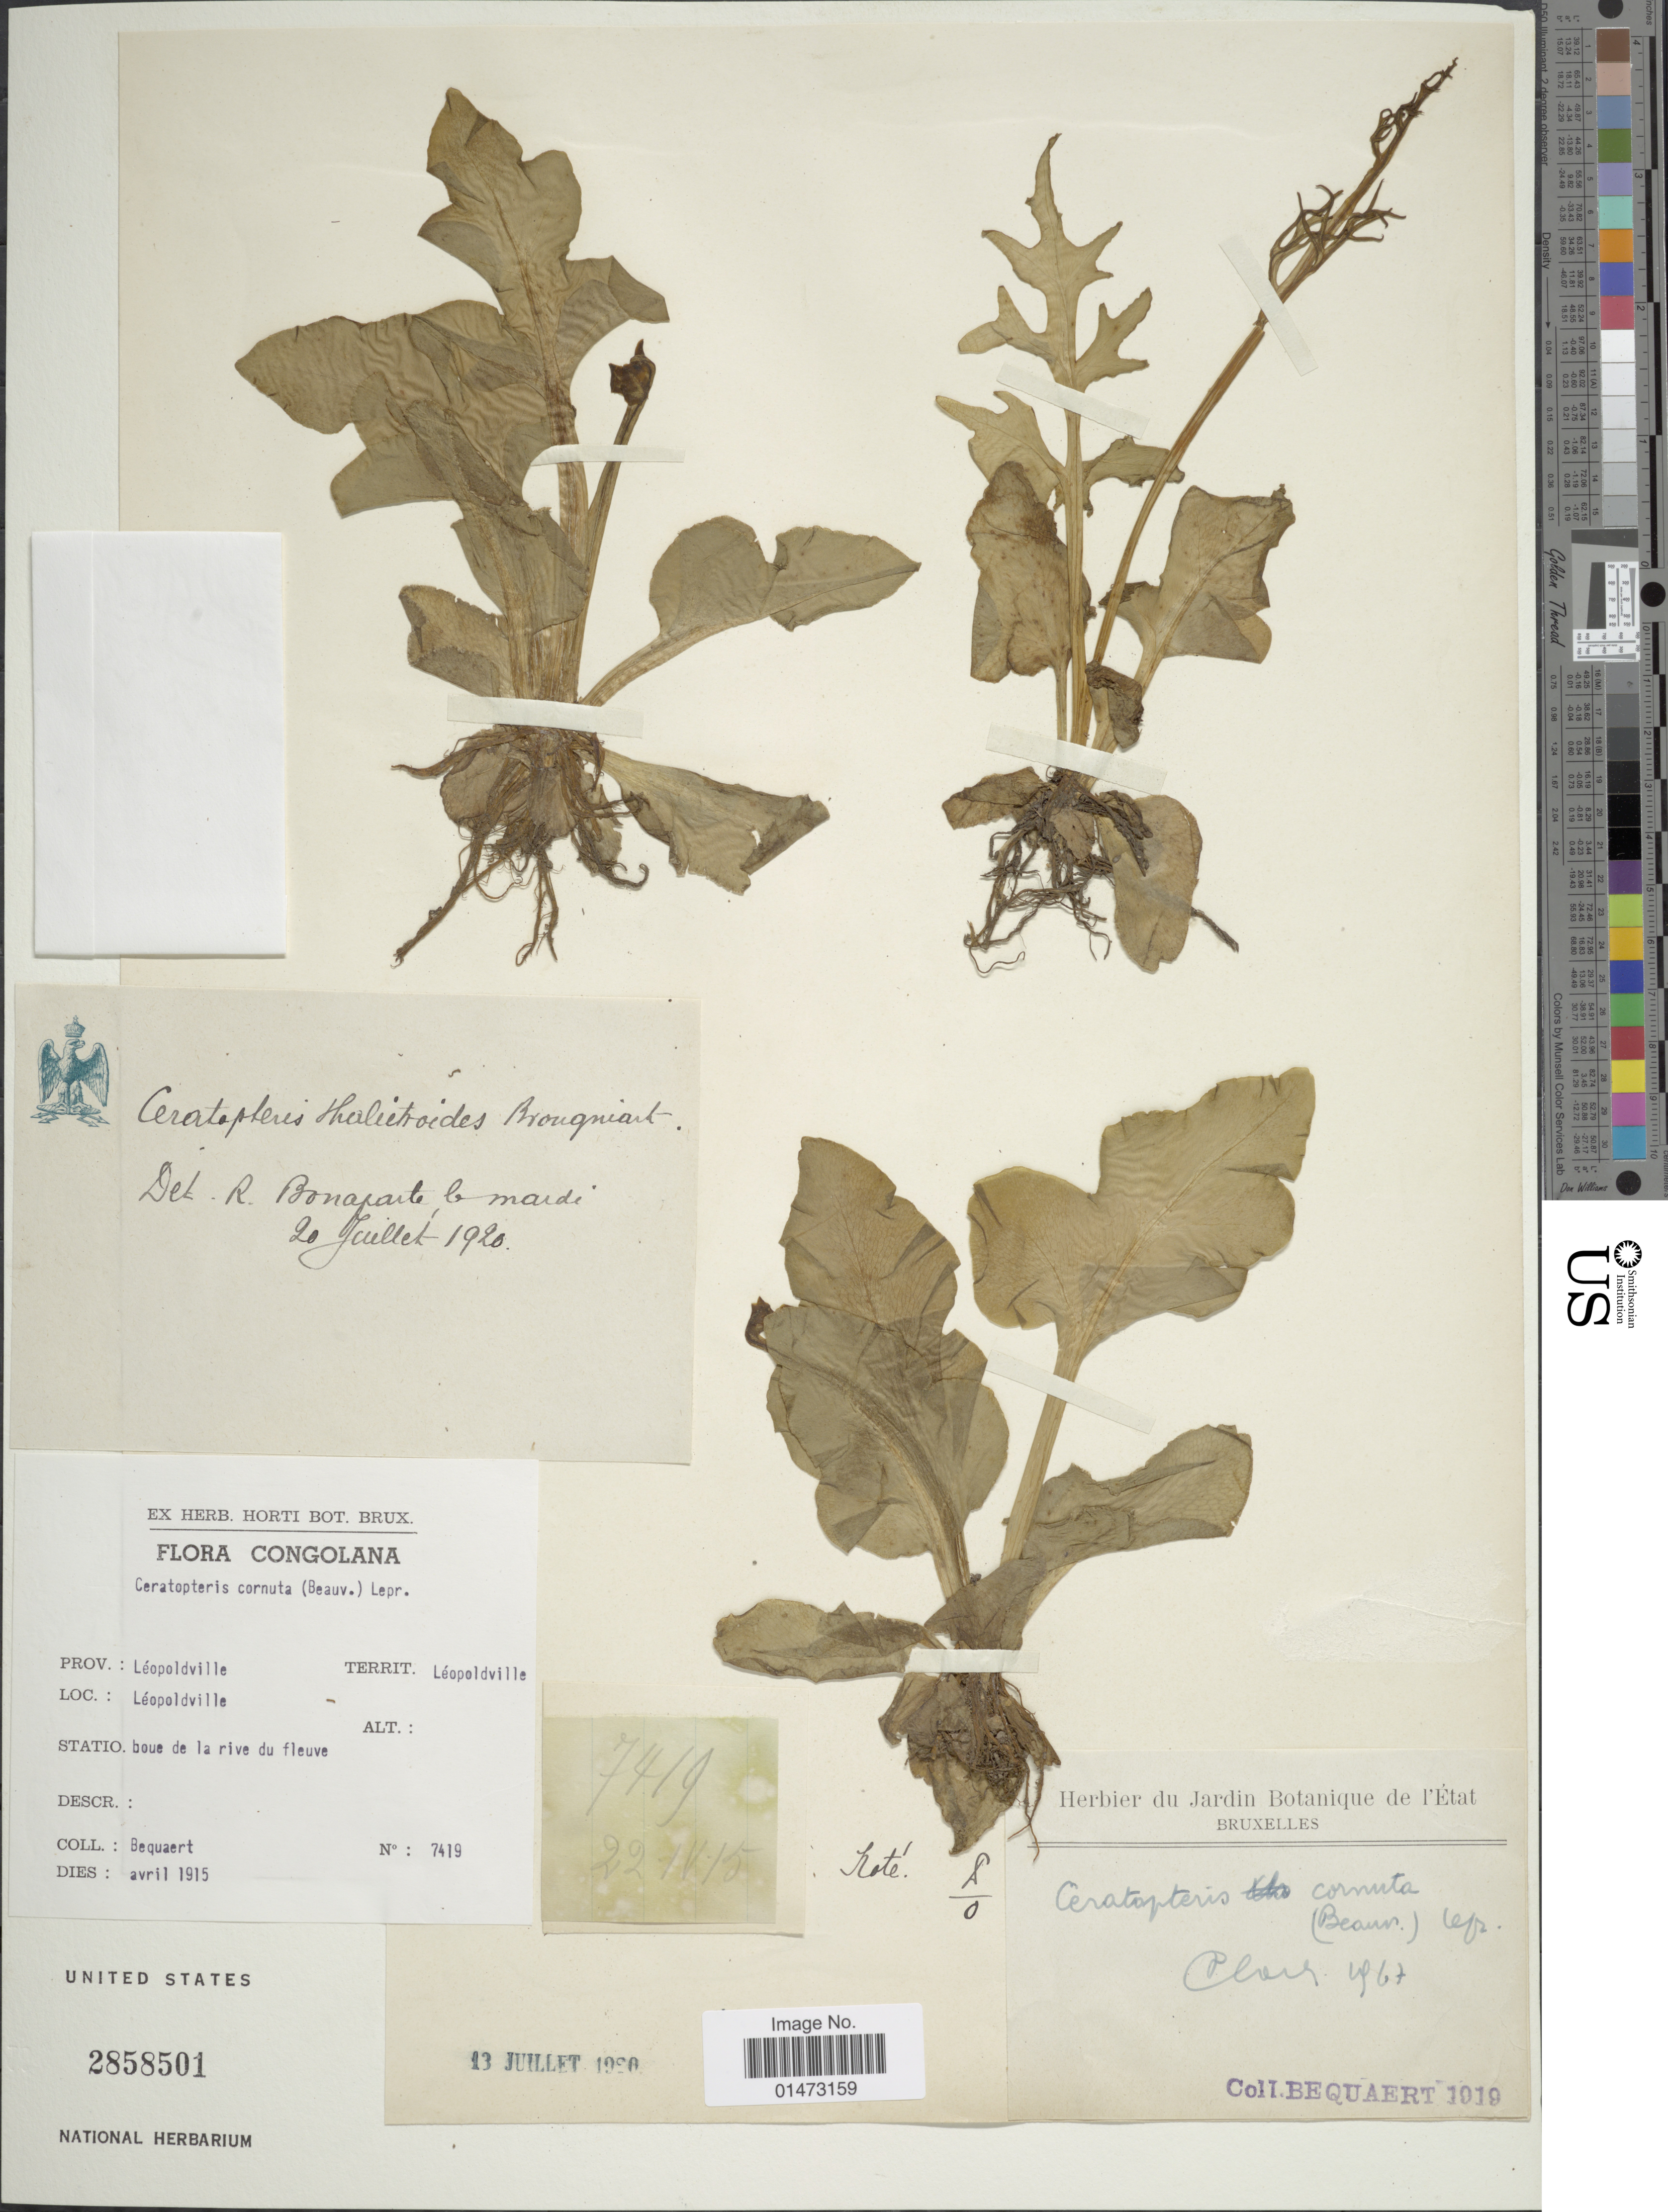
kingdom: Plantae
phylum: Tracheophyta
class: Polypodiopsida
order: Polypodiales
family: Pteridaceae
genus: Ceratopteris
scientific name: Ceratopteris cornuta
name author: (P. Beauv.) Le Prieur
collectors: Bequaert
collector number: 7419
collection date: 1915-04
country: Congo, Democratic Republic of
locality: Prov.: Léopoldville. Territ. Léopoldville. Léopoldville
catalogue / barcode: US 2858501